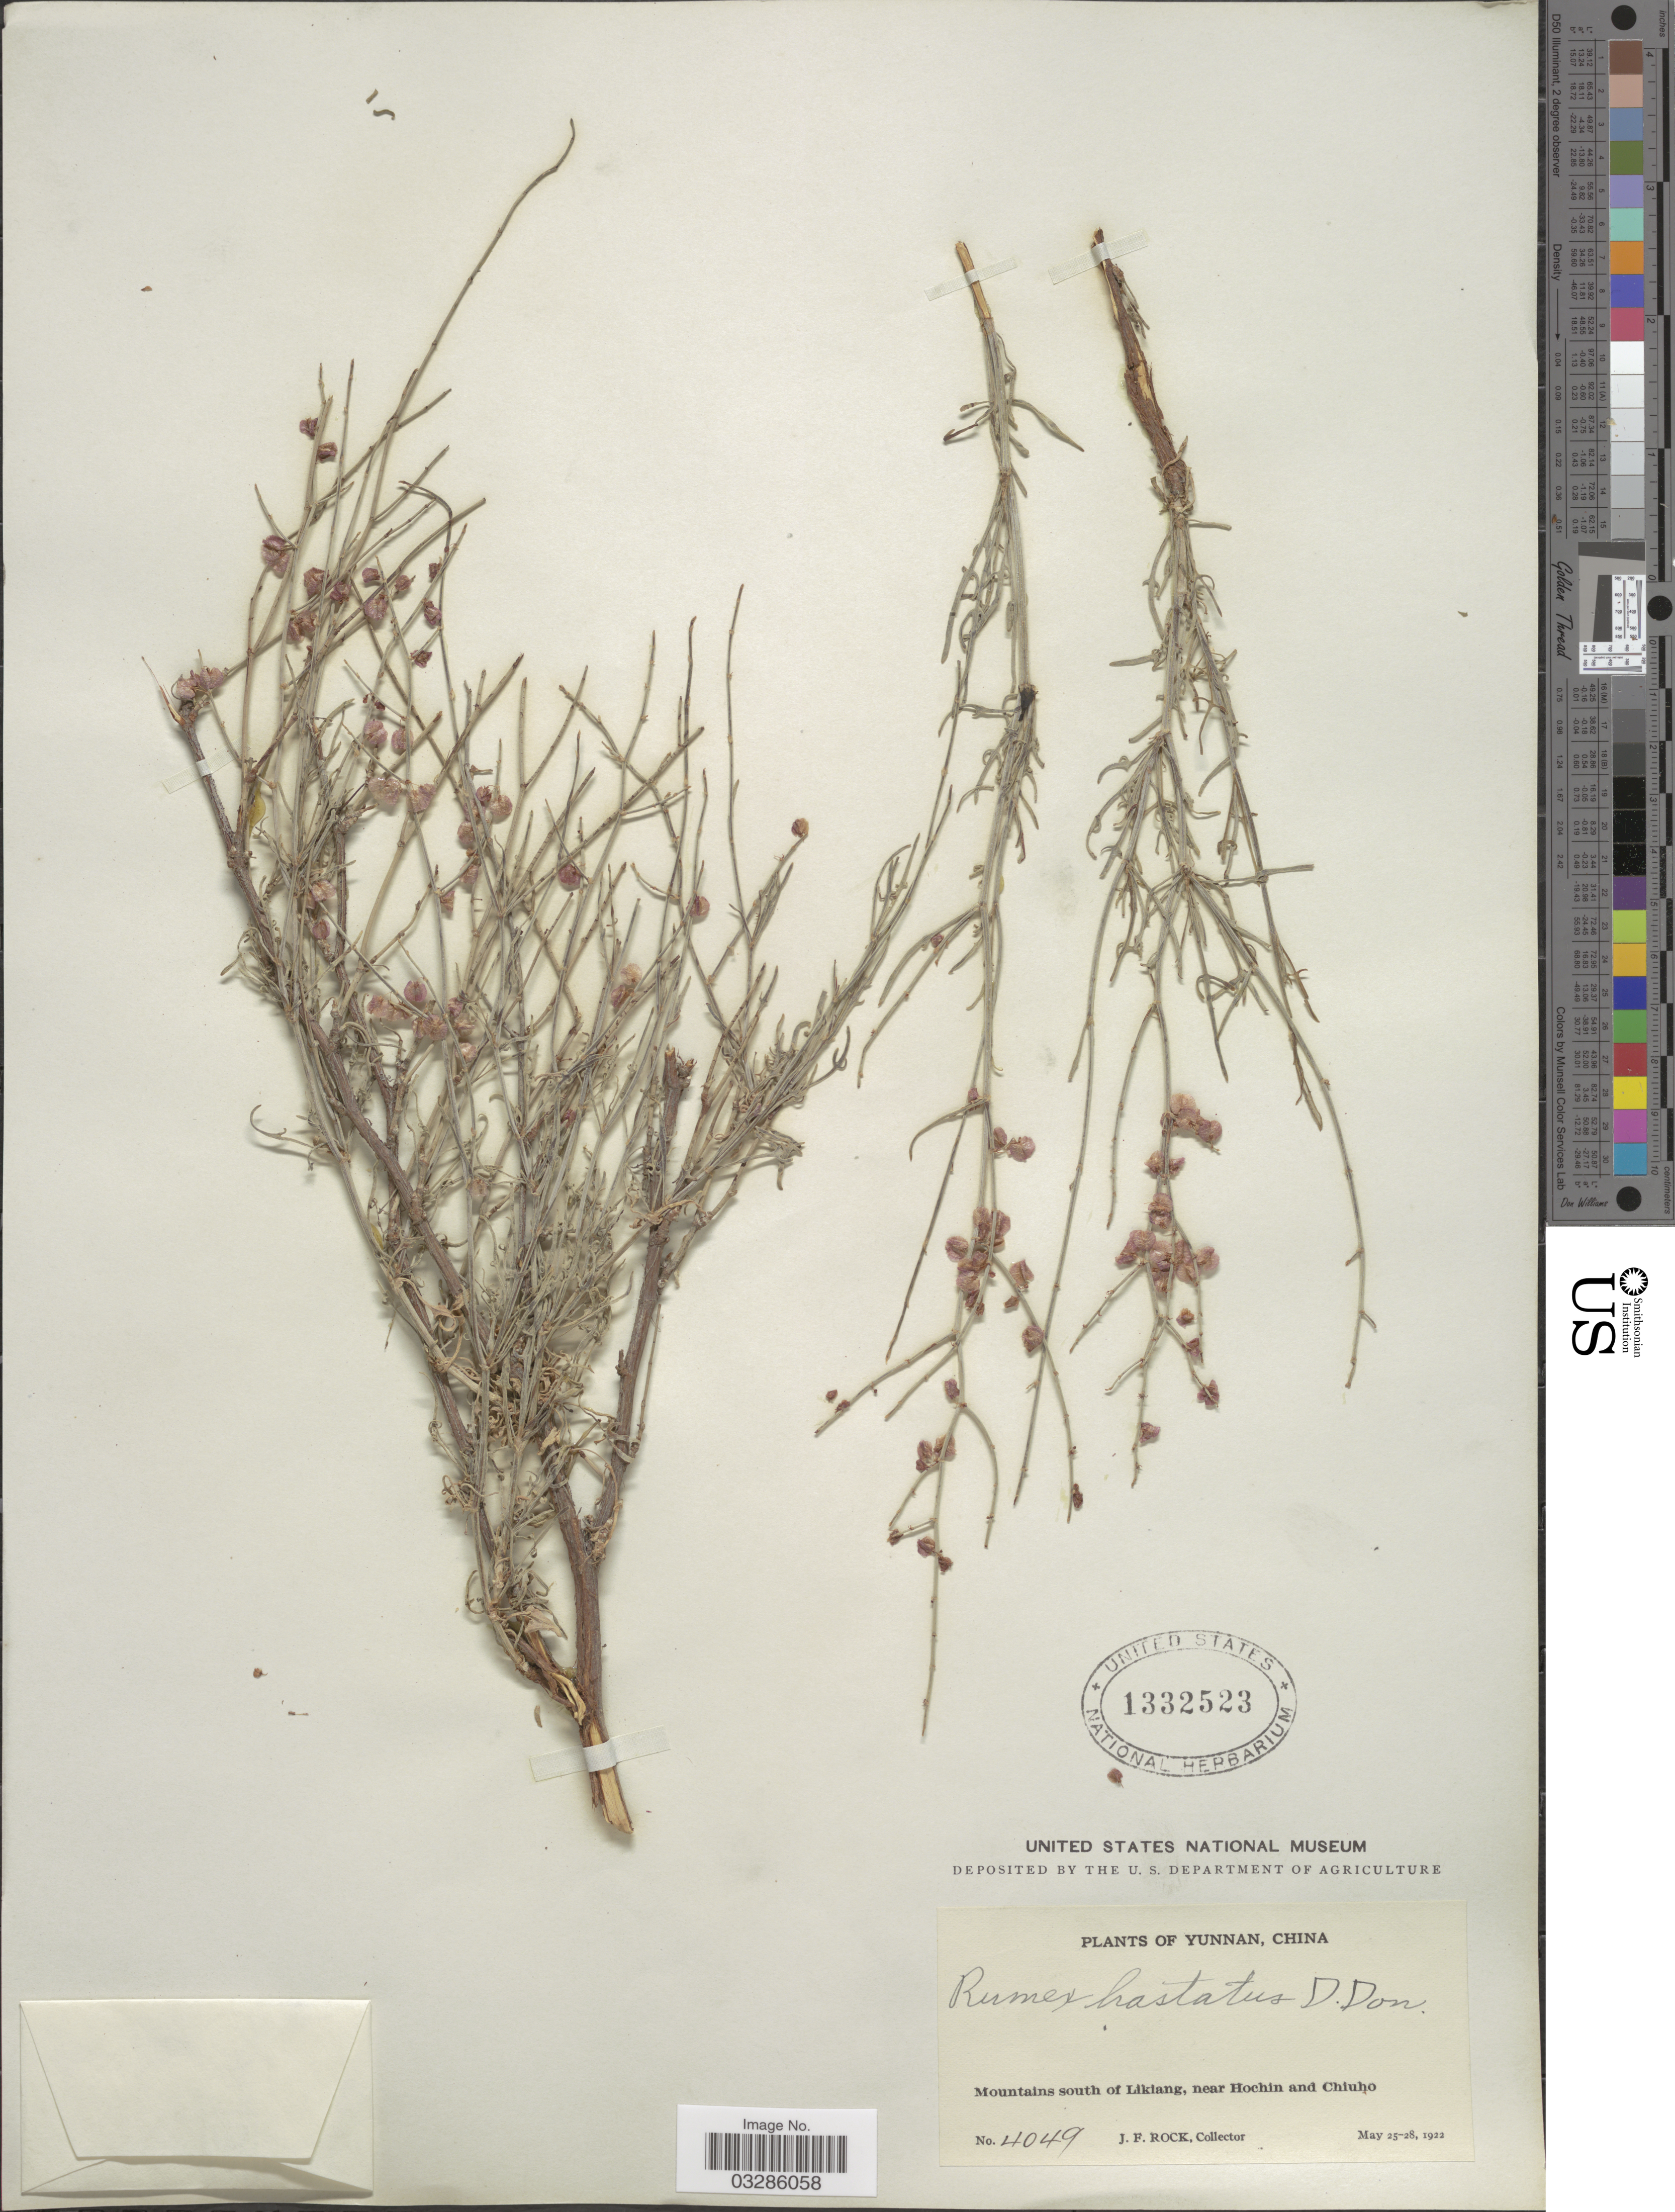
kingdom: Plantae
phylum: Tracheophyta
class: Magnoliopsida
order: Caryophyllales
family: Polygonaceae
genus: Rumex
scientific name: Rumex hastatus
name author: D. Don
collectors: J. Rock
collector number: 4049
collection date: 1922-05-25/1922-05-28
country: China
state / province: Yunnan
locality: Mountains south of Likiang, near Hochin and Chiuho.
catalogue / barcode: US 1332523